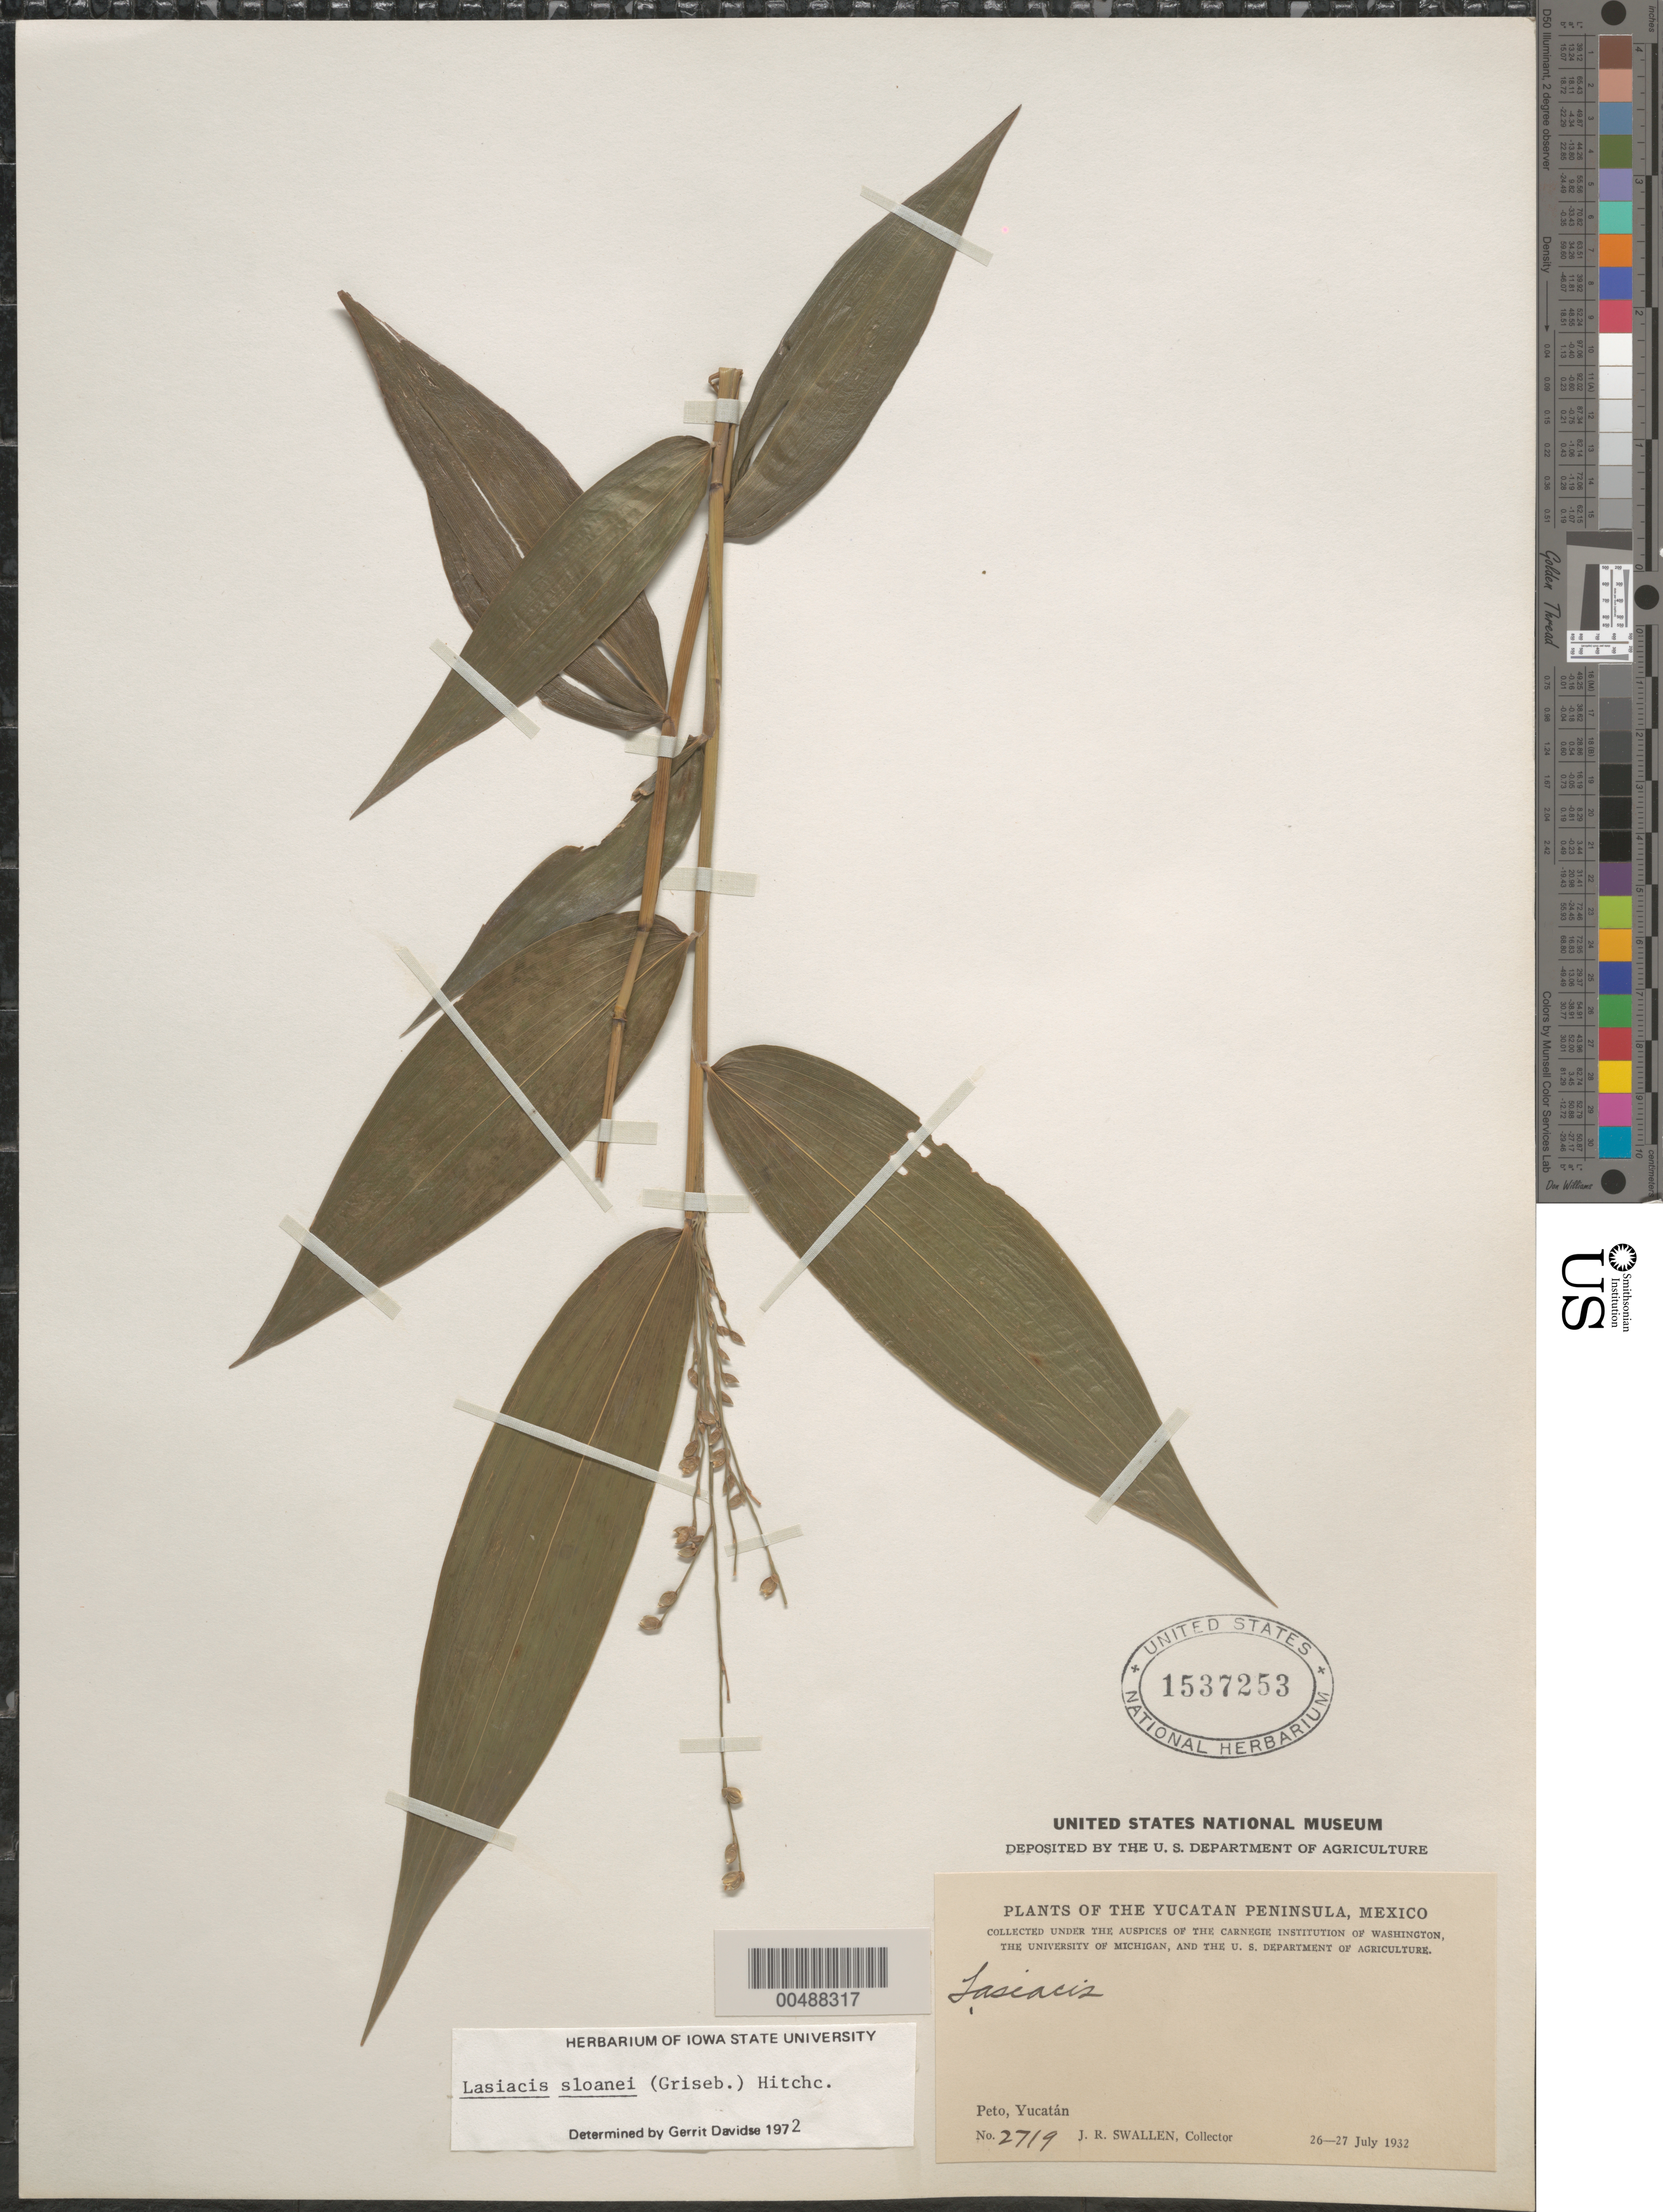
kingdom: Plantae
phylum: Tracheophyta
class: Liliopsida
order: Poales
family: Poaceae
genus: Lasiacis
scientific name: Lasiacis sloanei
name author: (Griseb.) Hitchc.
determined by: Davidse, Gerrit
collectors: J. R. Swallen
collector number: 2719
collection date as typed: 26 Jul 1932 to 27 Jul 1932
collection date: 1932-07-26/1932-07-27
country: Mexico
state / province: Yucatan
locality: Yucatan Peninsula, Peto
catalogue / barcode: US 1537253